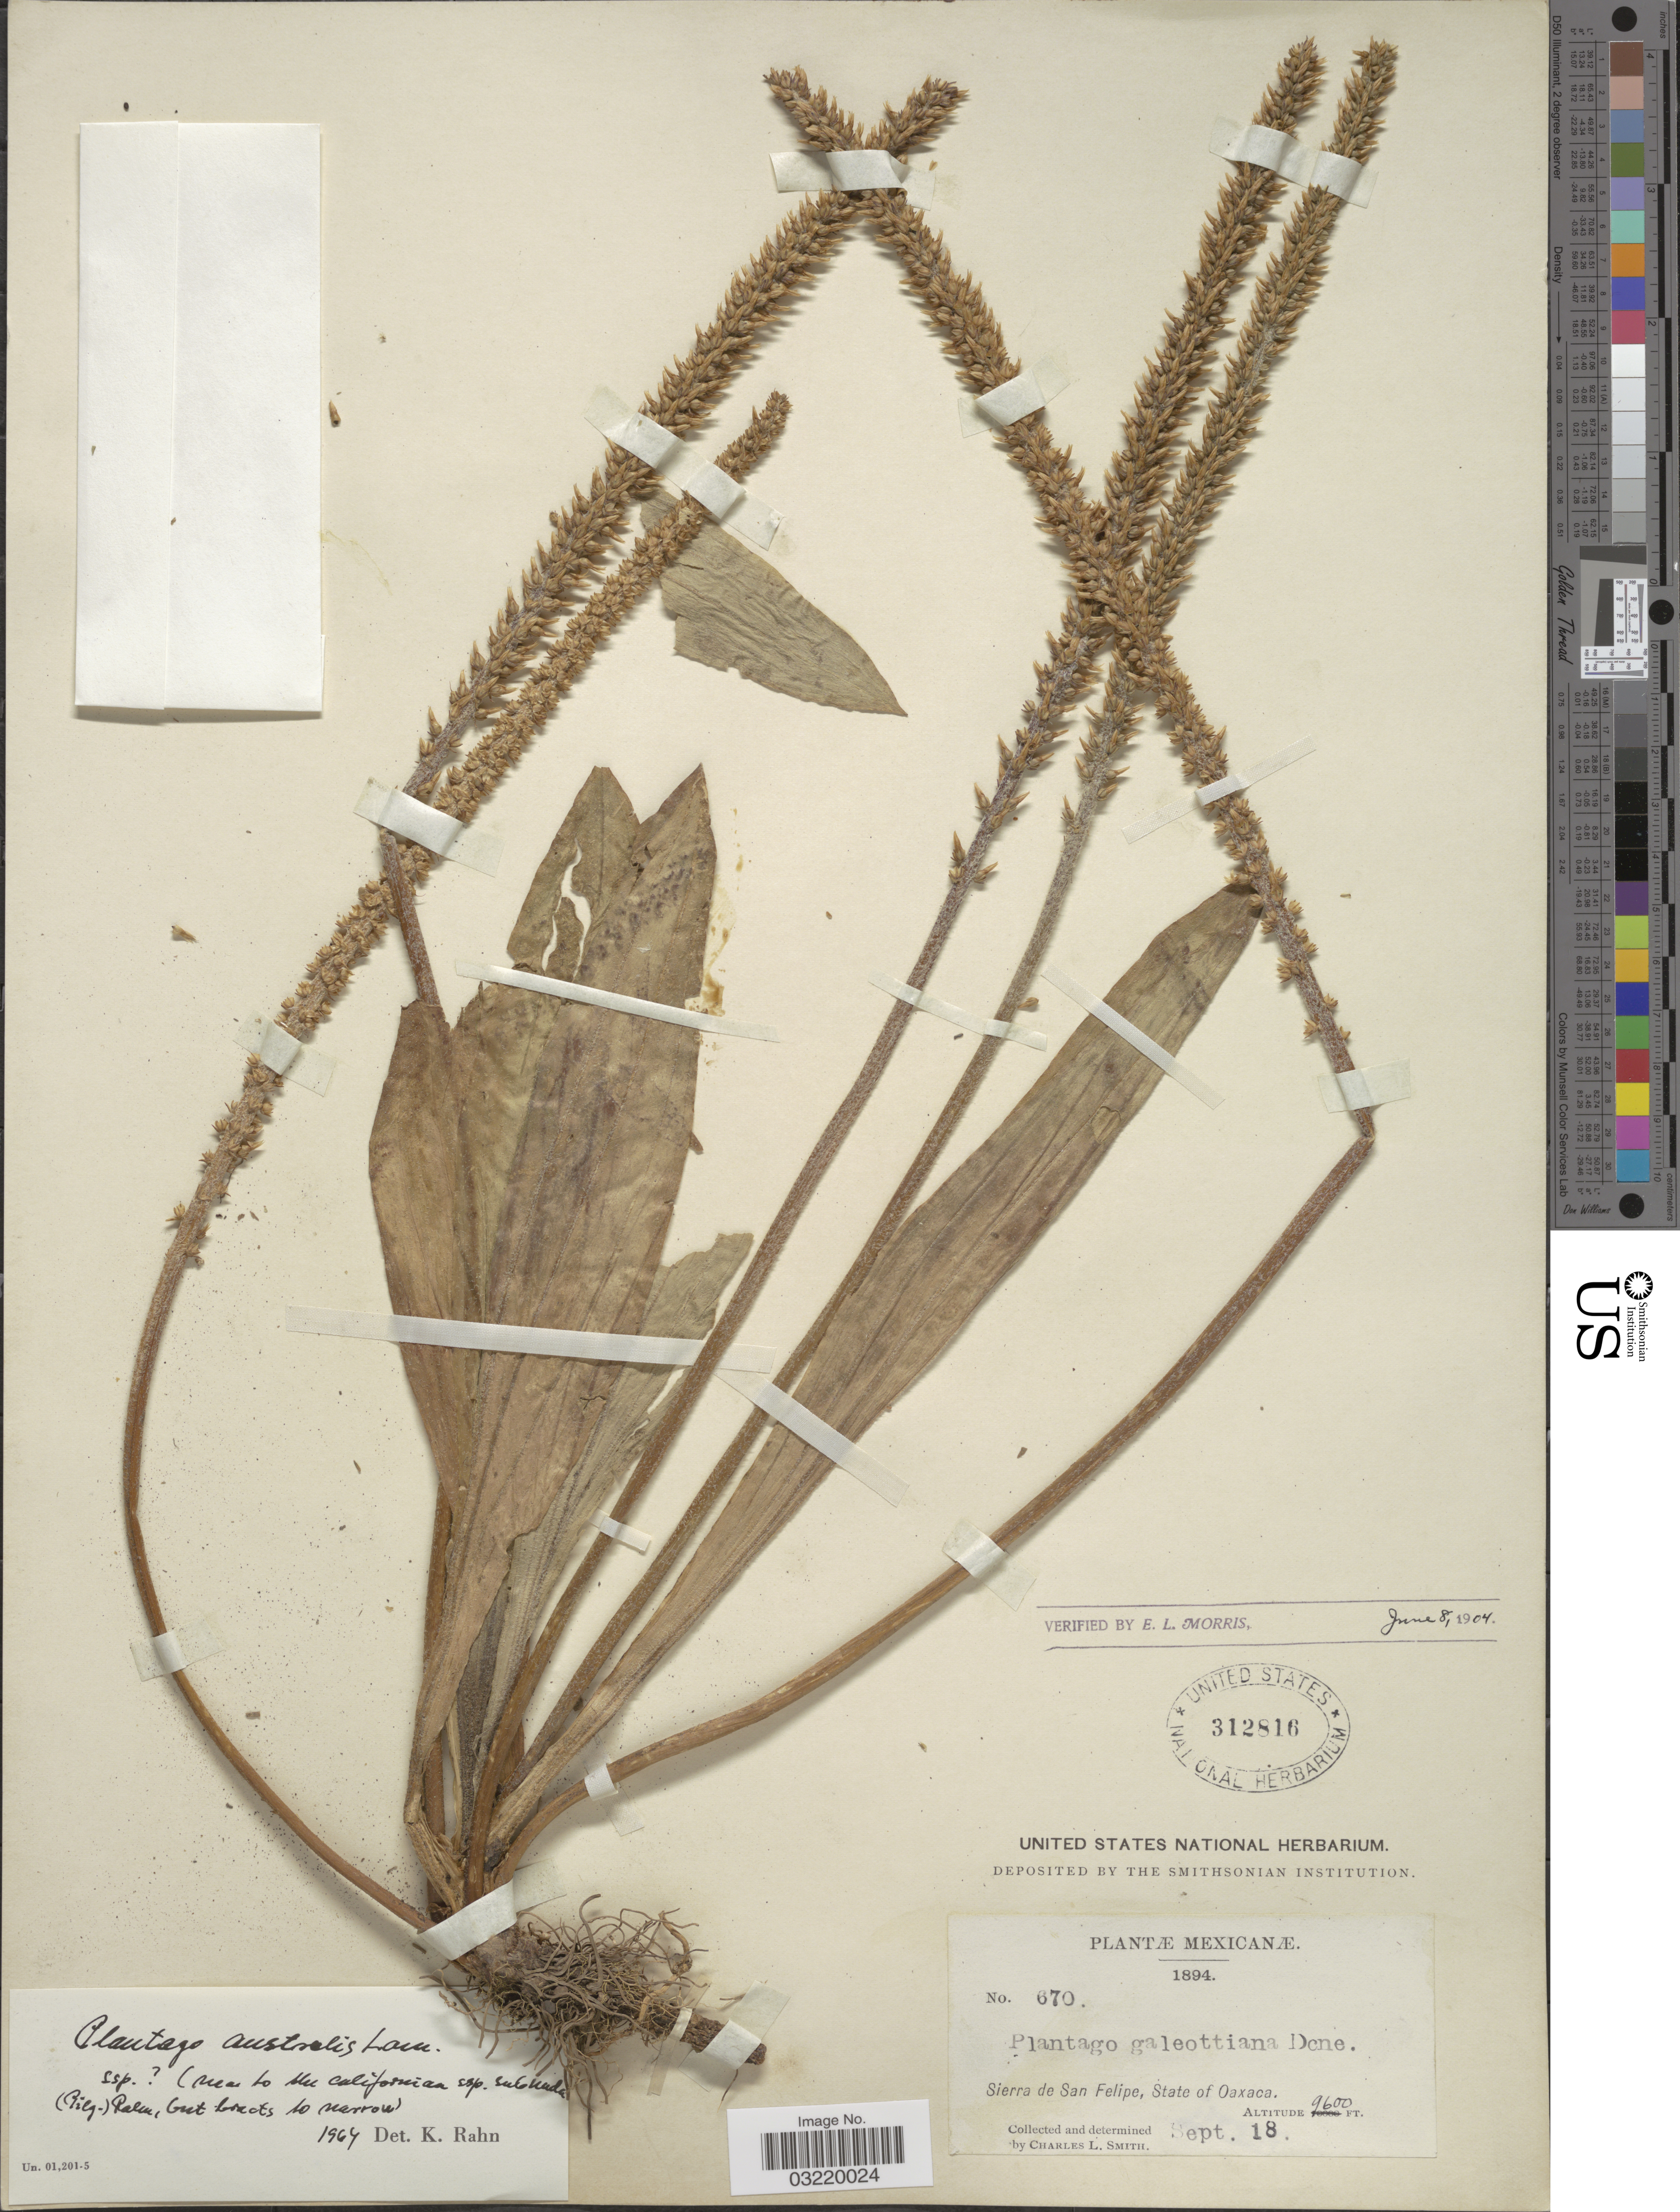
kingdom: Plantae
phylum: Tracheophyta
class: Magnoliopsida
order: Lamiales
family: Plantaginaceae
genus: Plantago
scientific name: Plantago australis subsp. hirtella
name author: (Kunth) Rahn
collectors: C. L. Smith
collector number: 670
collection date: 1894-09-18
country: Mexico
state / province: Oaxaca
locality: Sierra de San Felipe.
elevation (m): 2926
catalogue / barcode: US 312816